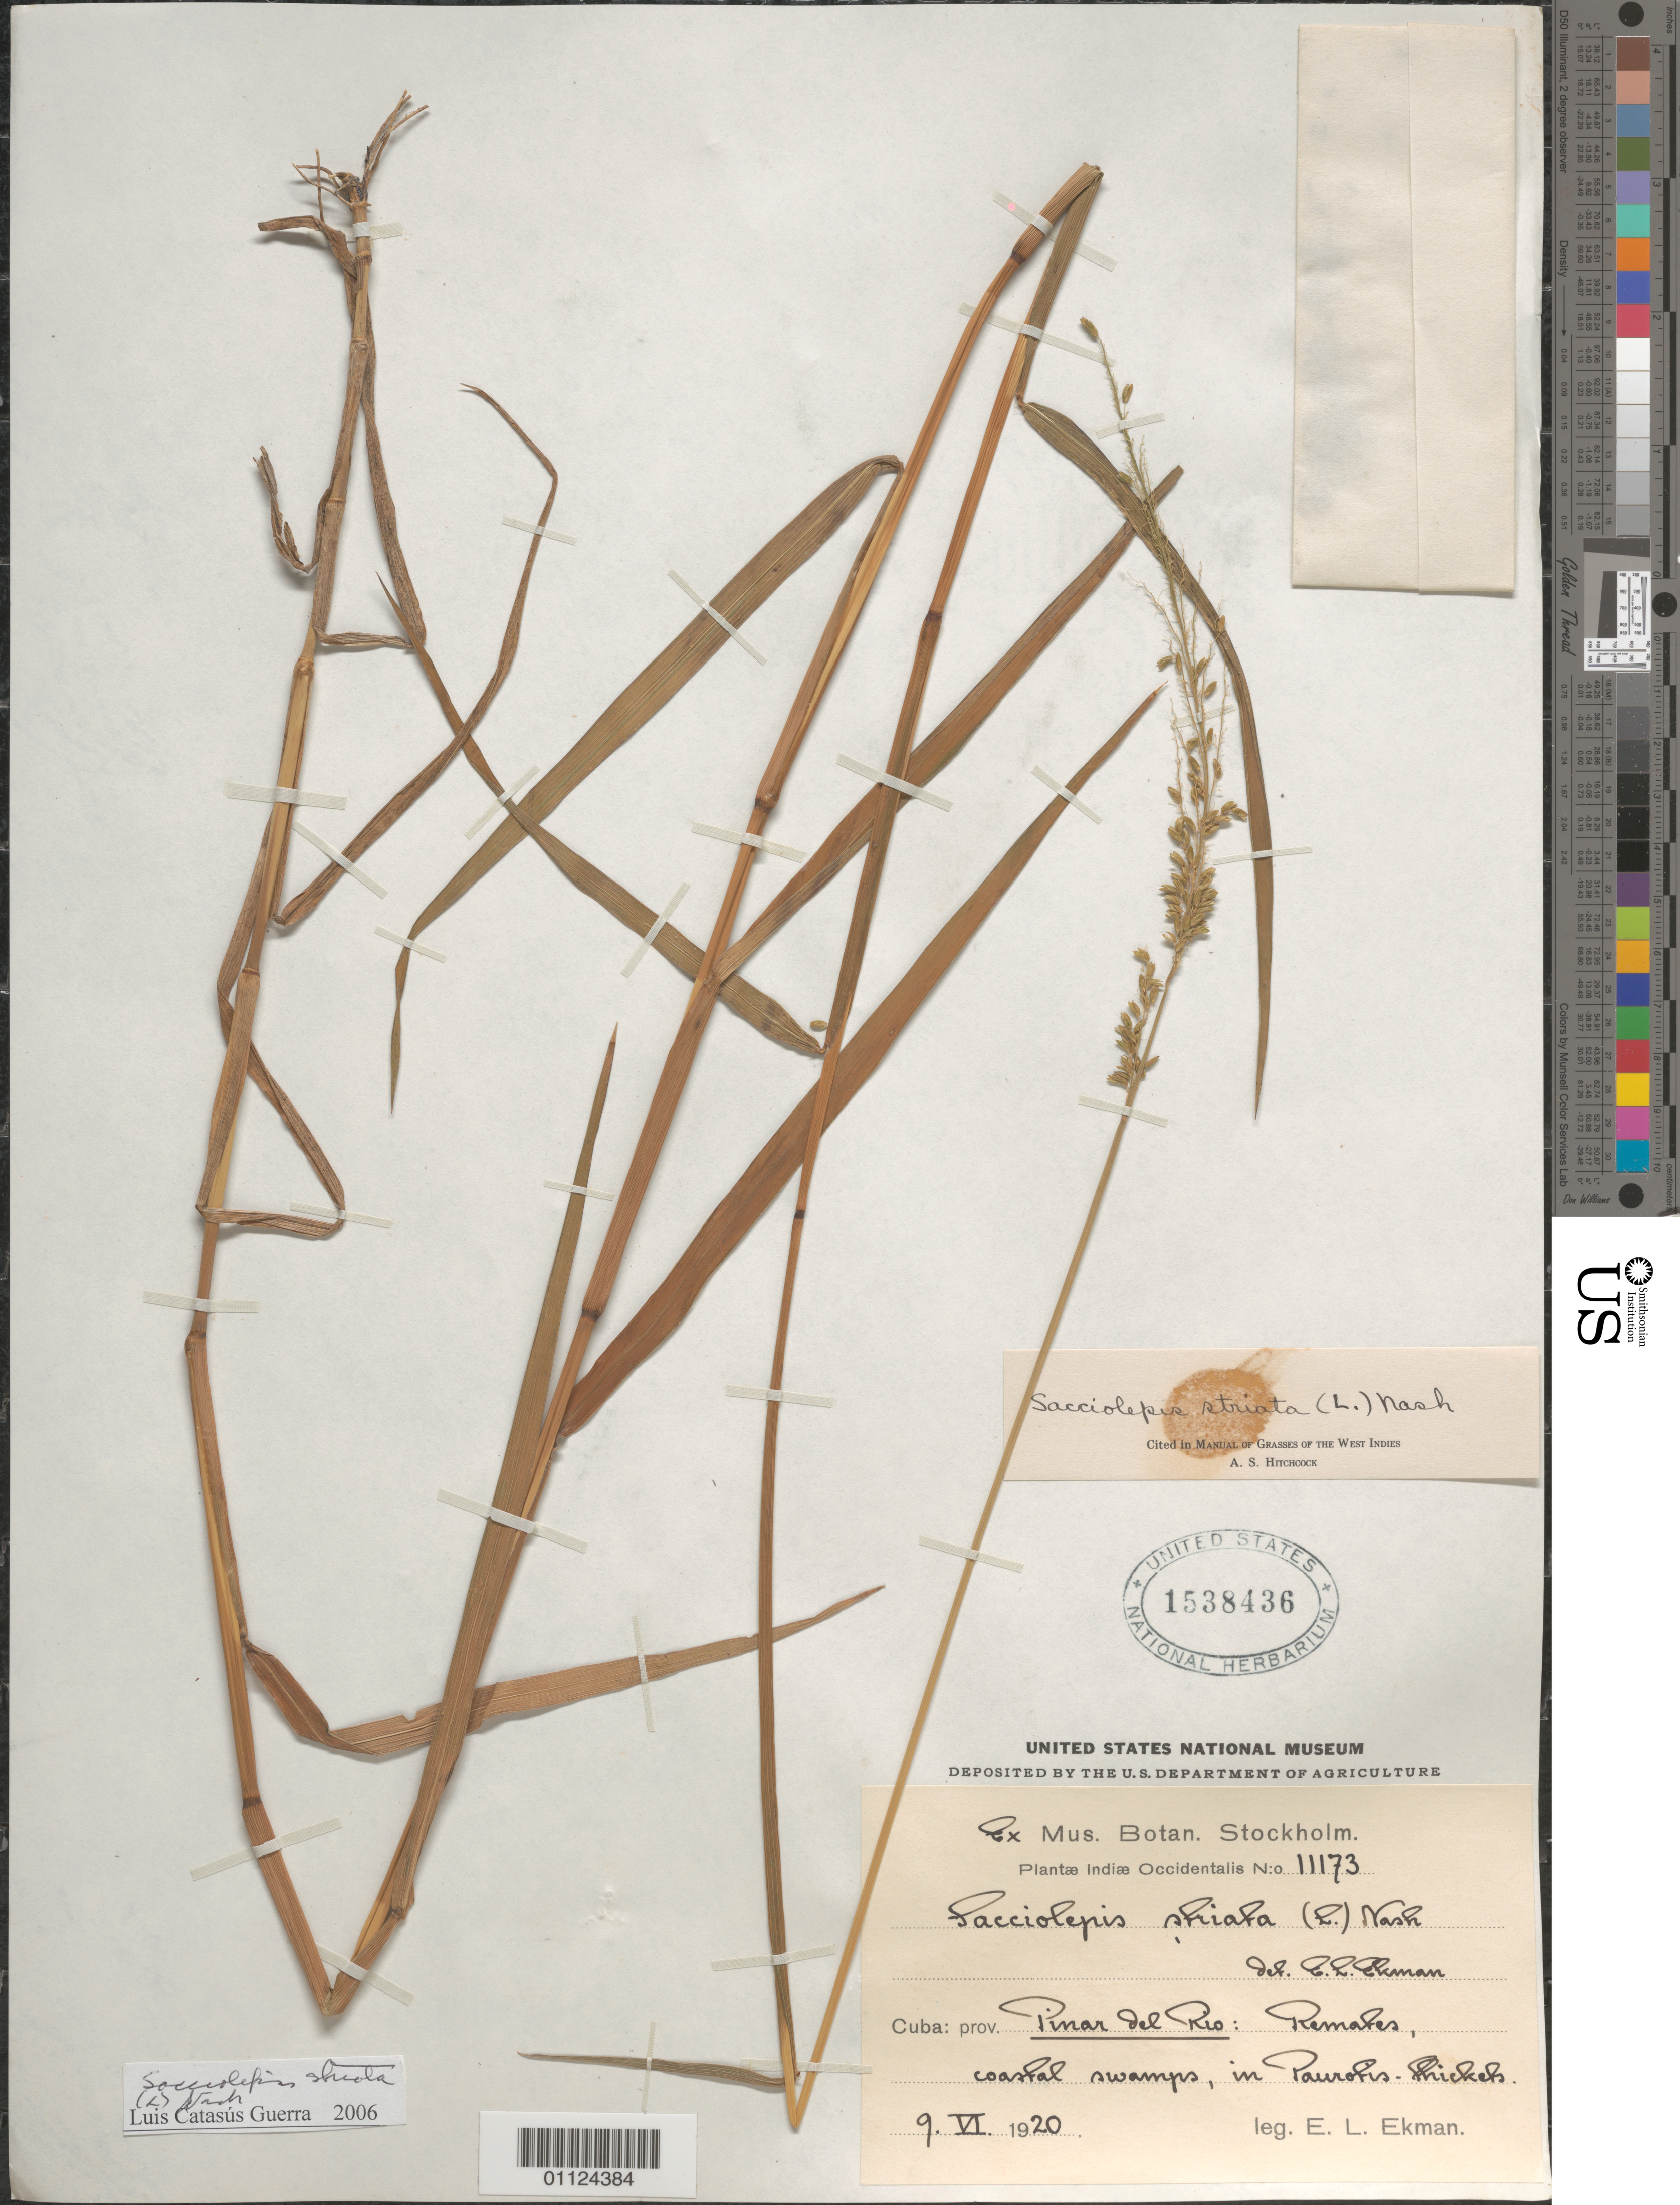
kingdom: Plantae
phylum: Tracheophyta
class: Liliopsida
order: Poales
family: Poaceae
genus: Sacciolepis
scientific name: Sacciolepis striata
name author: (L.) Nash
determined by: Catasús Guerra, L. J.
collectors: E. L. Ekman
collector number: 11173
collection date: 1920-06-09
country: Cuba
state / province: Pinar del Cuba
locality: Remales.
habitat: Coastal swamps, in Paurotis thickets.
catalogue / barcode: US 1538436